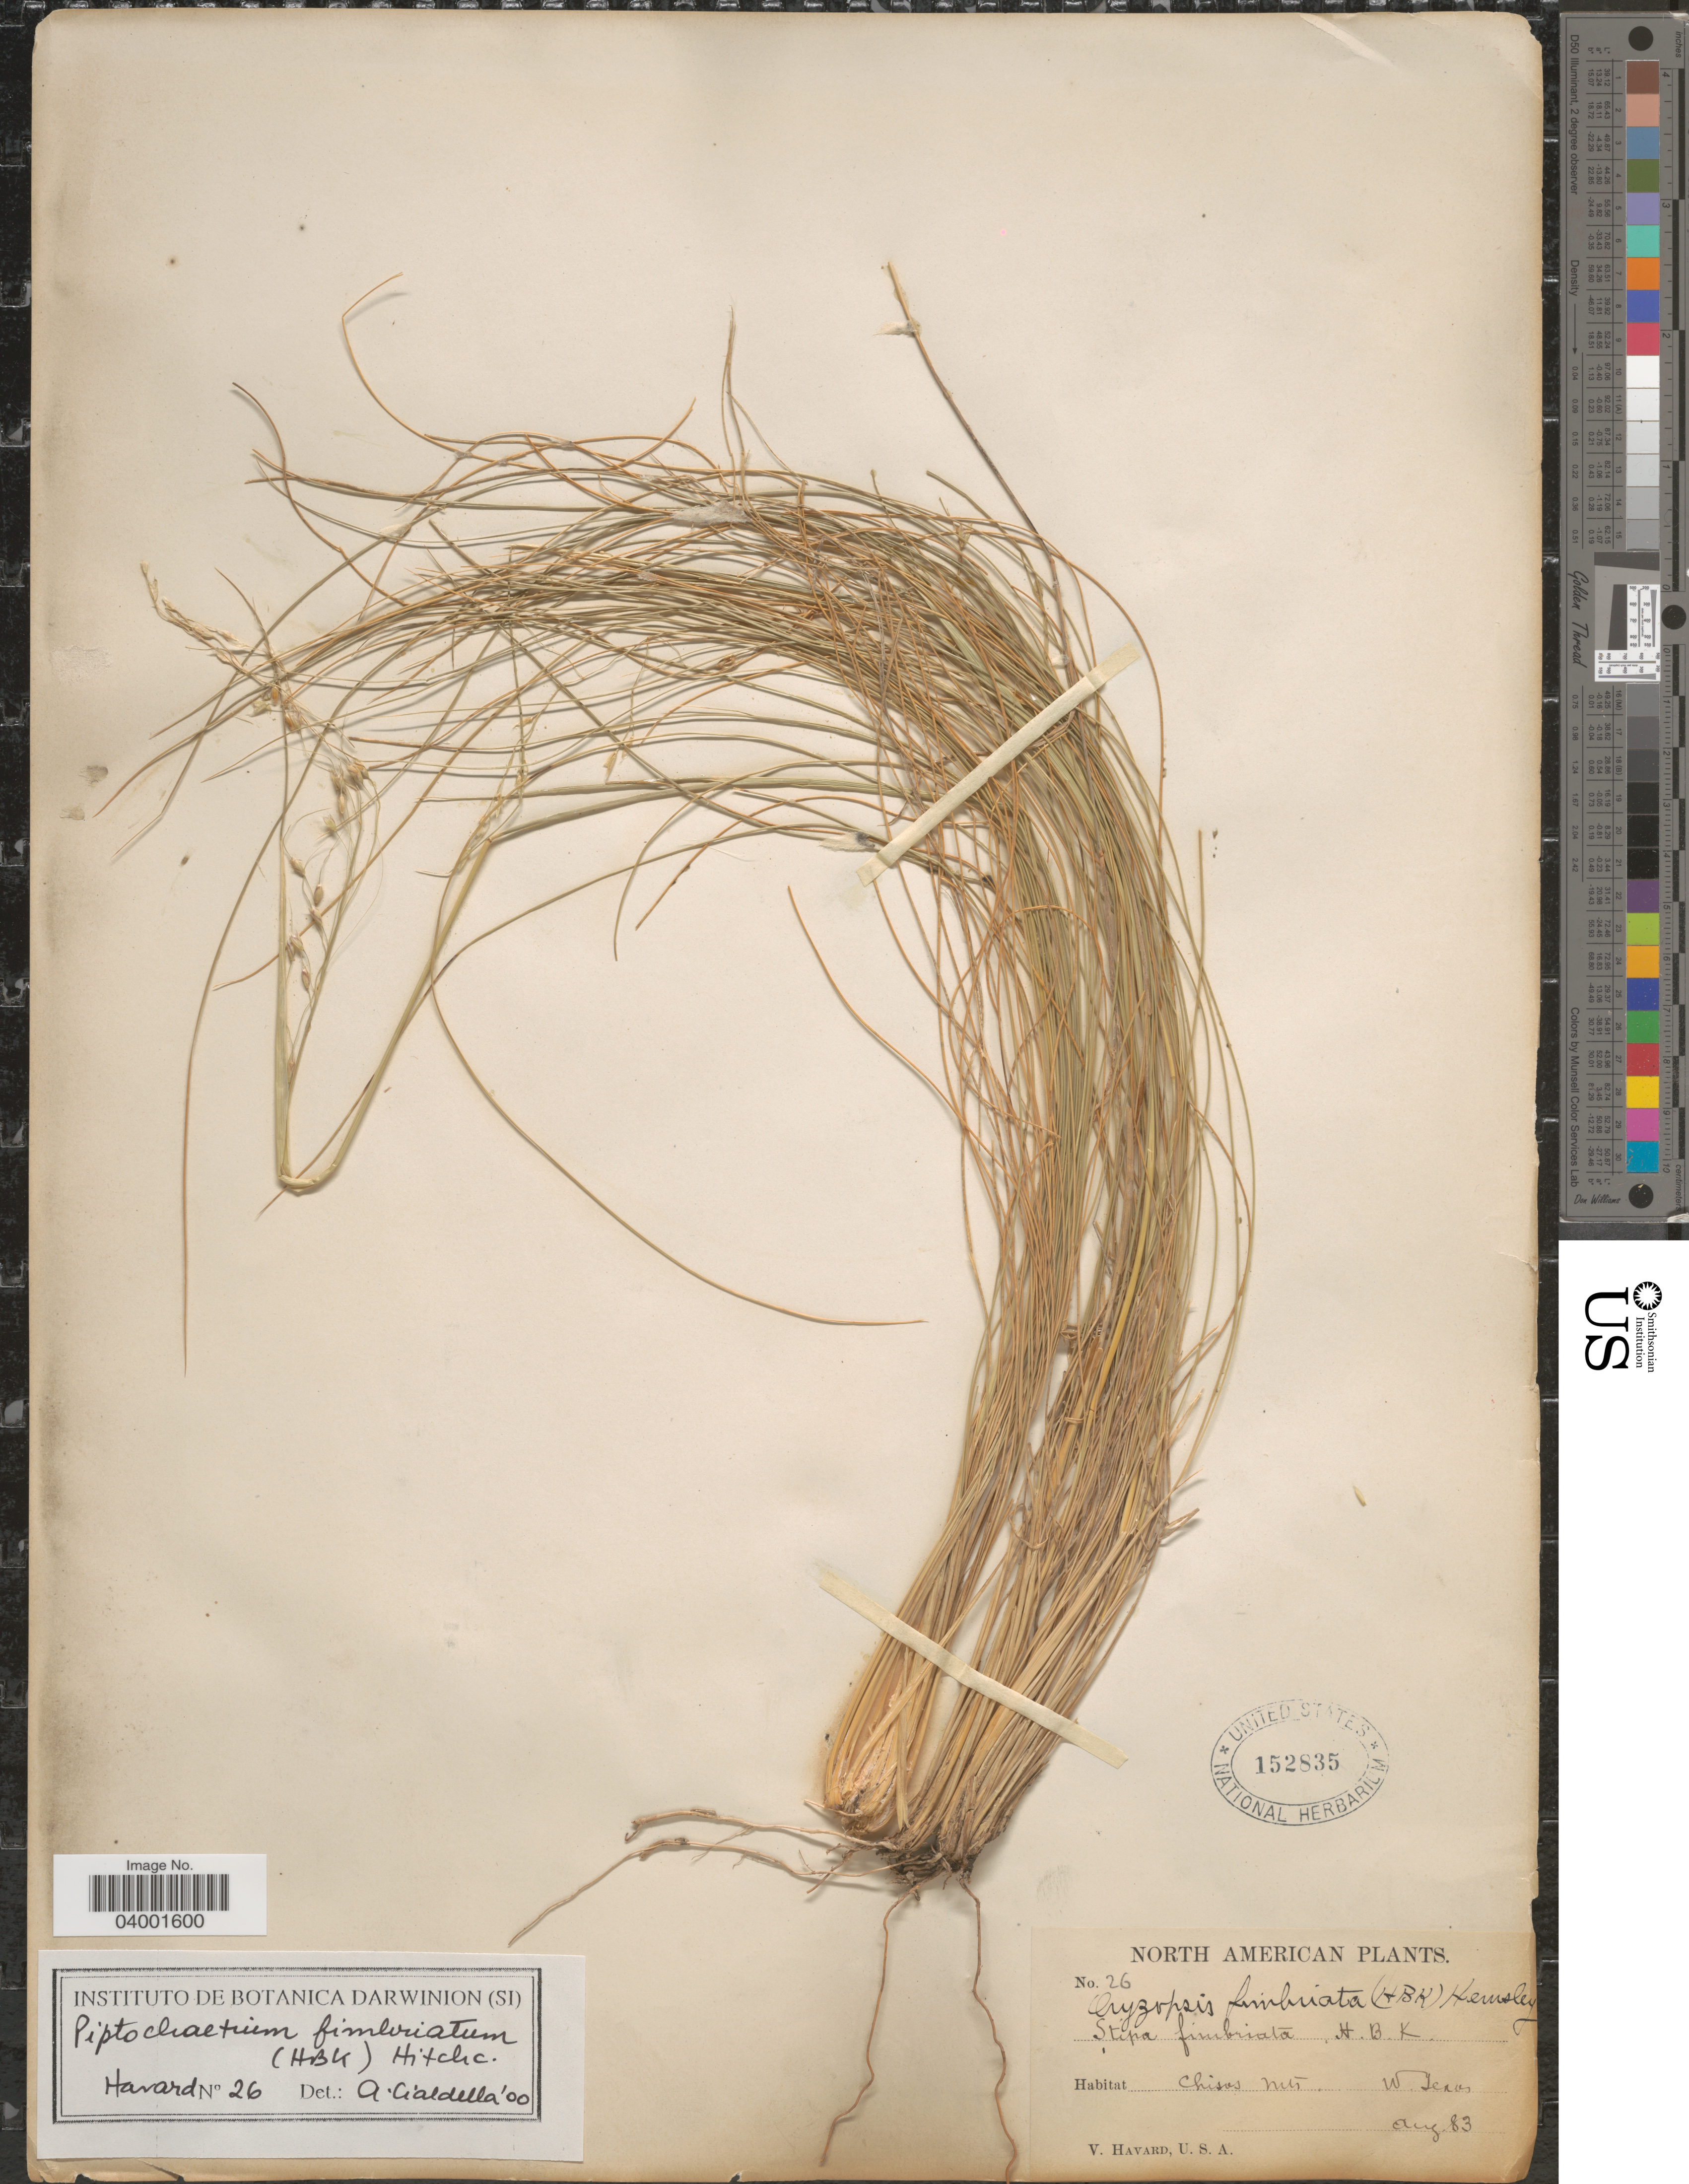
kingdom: Plantae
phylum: Tracheophyta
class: Liliopsida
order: Poales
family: Poaceae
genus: Piptochaetium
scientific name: Piptochaetium fimbriatum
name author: (Kunth) Hitchc.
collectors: V. Havard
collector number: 26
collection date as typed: Transcribed d/m/y: /8/83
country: United States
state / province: Texas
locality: Chisos Mts. W. Texas.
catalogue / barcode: US 152835